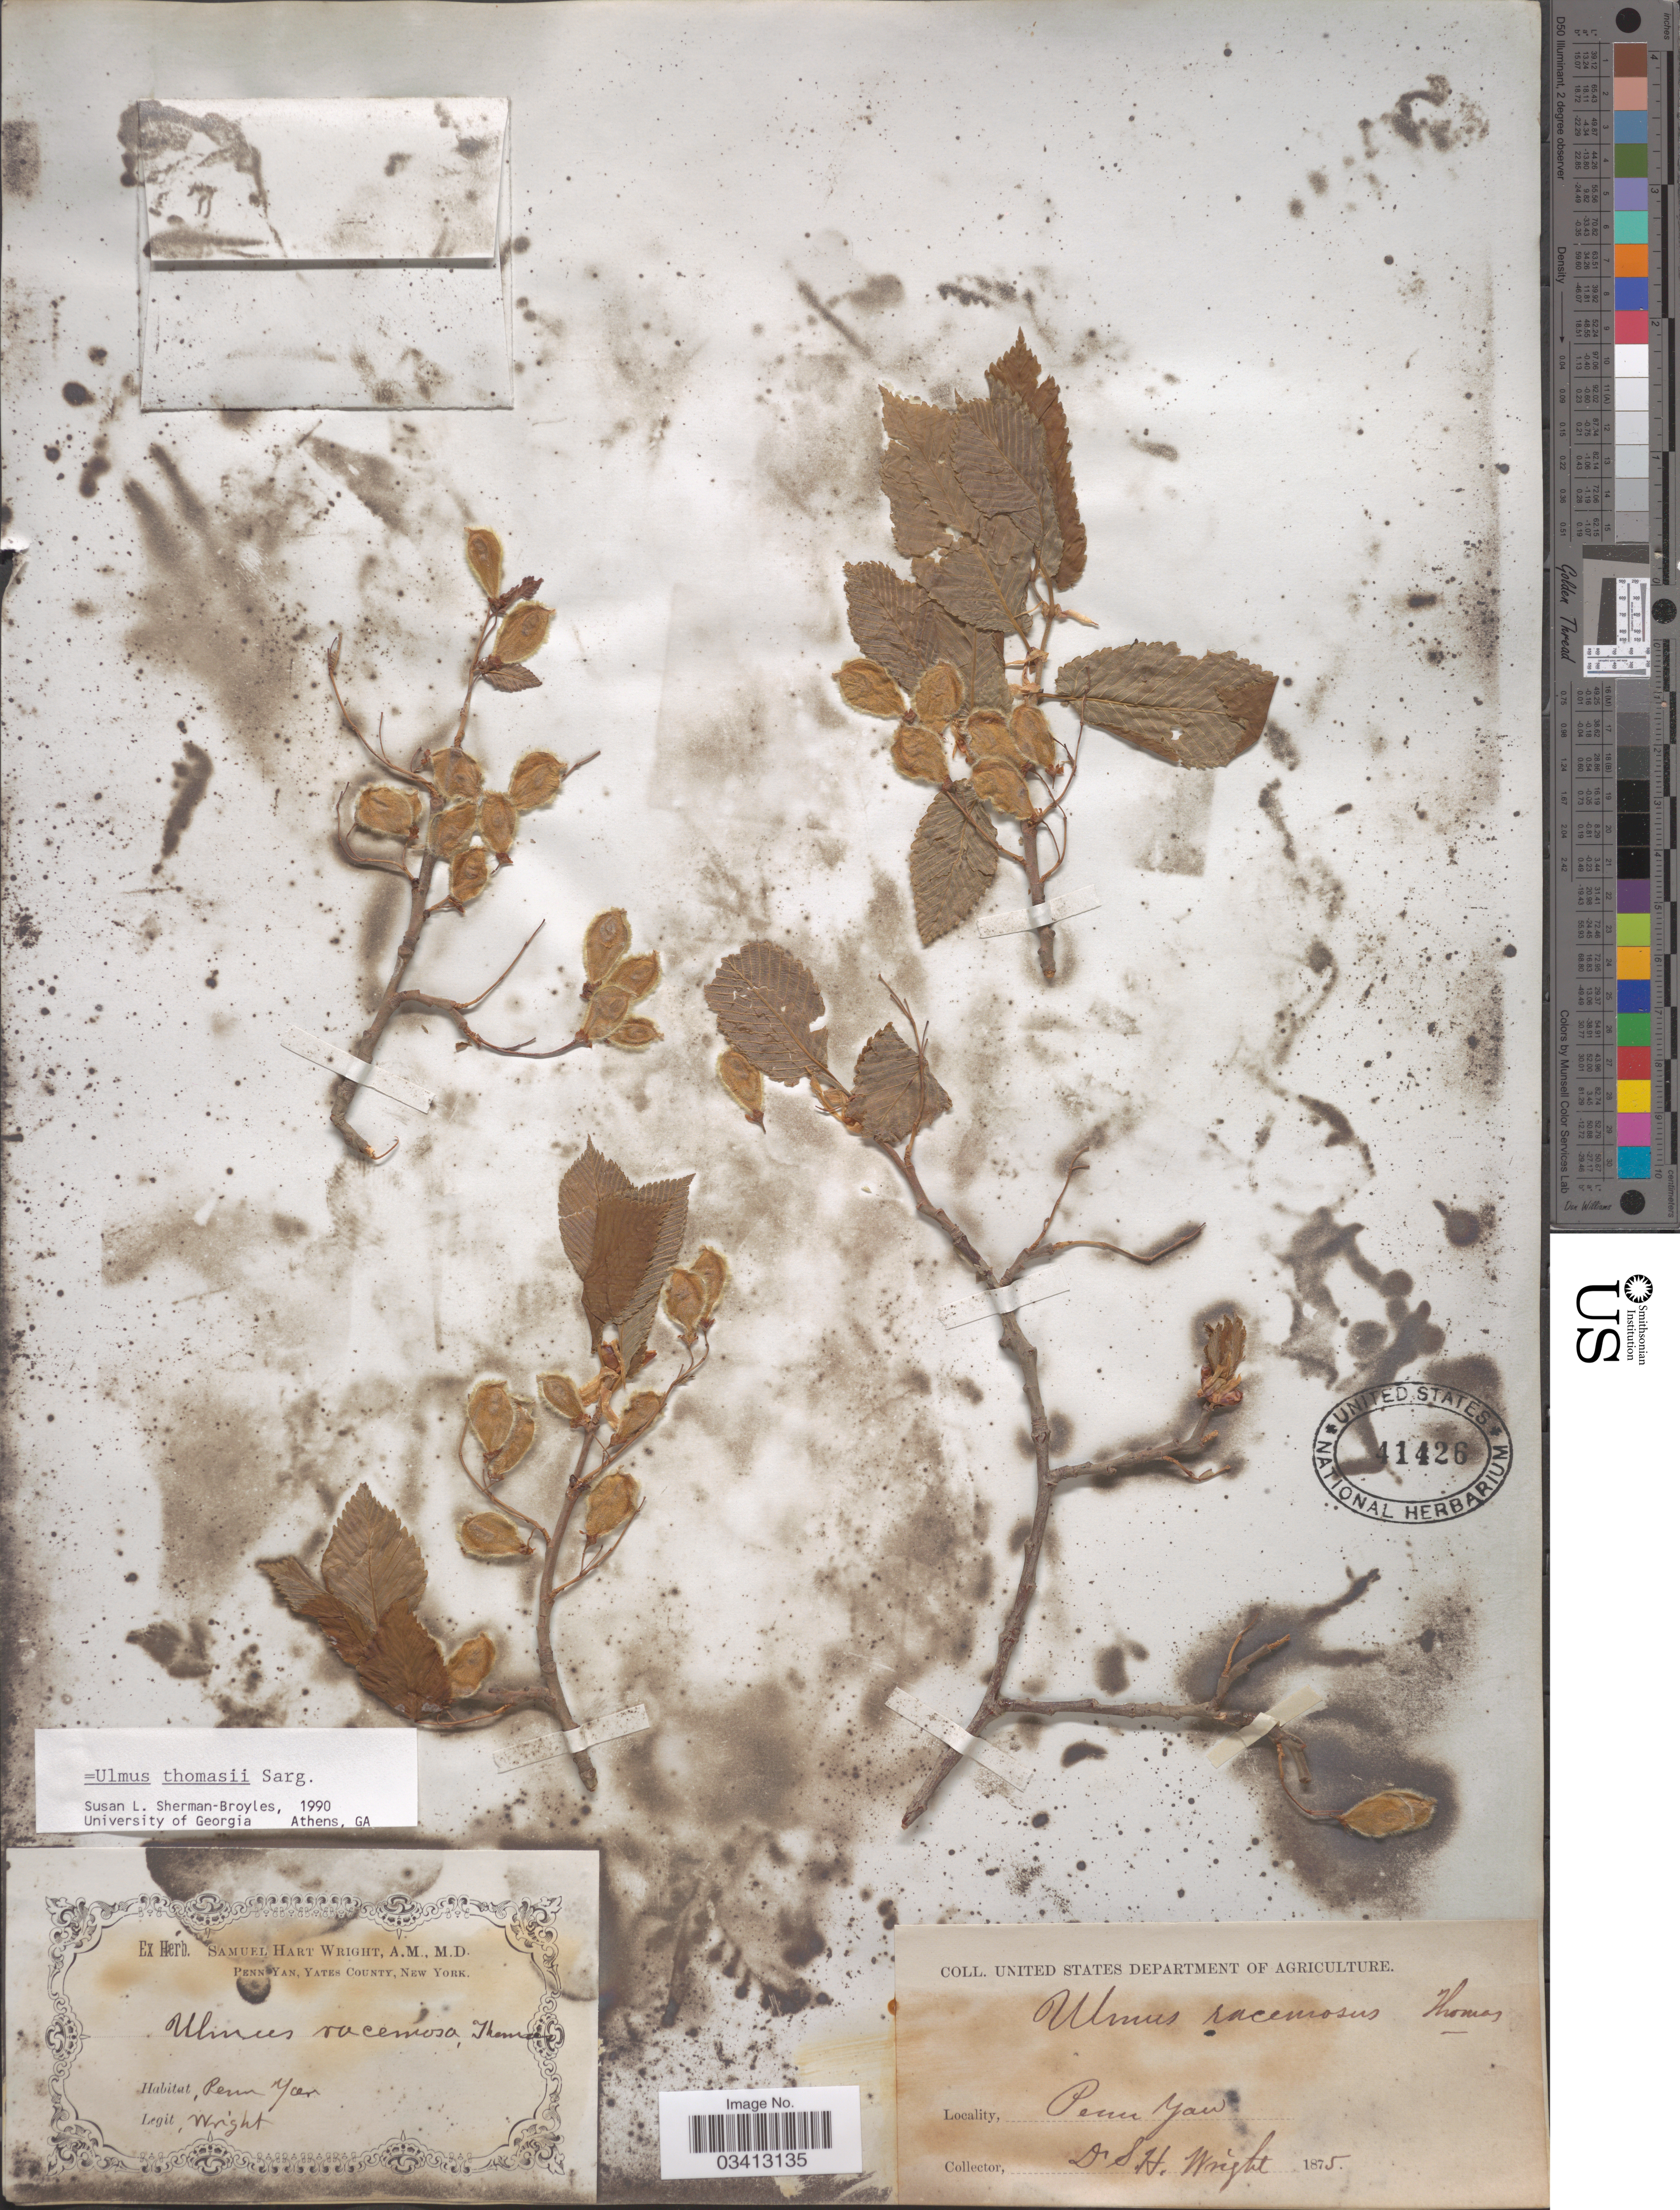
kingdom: Plantae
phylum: Tracheophyta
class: Magnoliopsida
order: Rosales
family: Ulmaceae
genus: Ulmus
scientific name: Ulmus thomasii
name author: Sarg.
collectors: S. H. Wright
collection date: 1875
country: United States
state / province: New York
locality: Penn Yan.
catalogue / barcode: US 41426